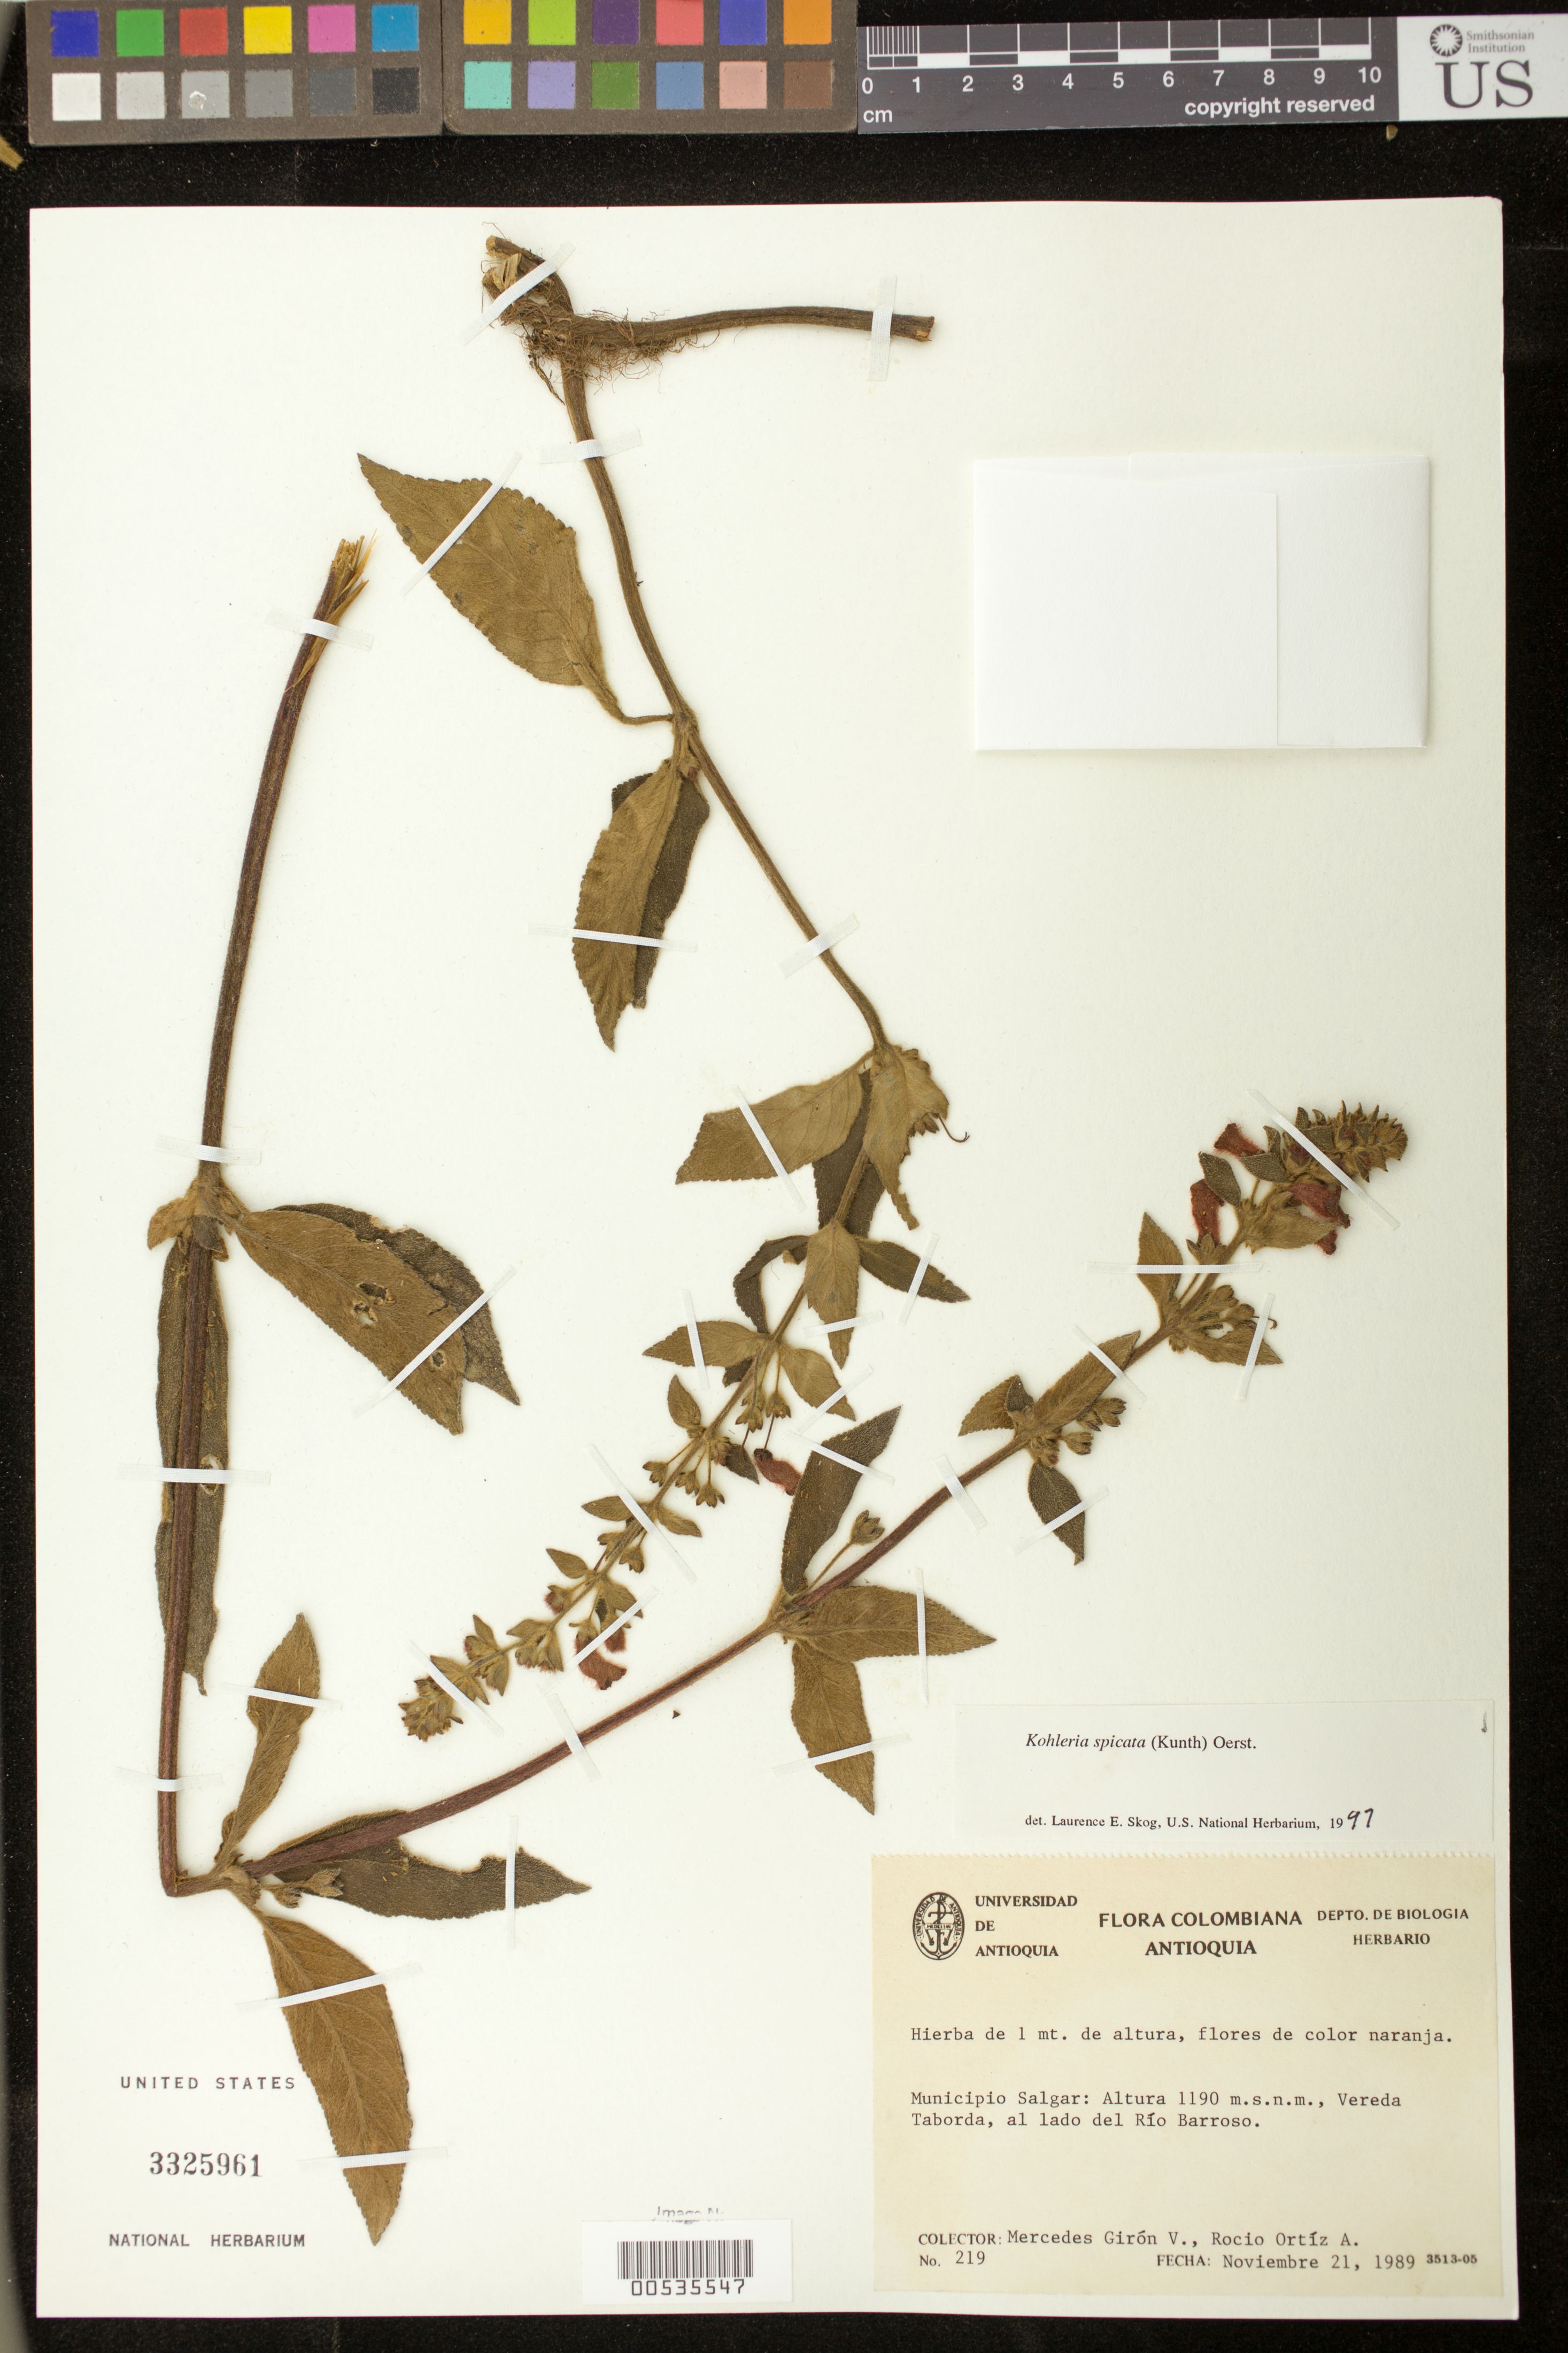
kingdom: Plantae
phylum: Tracheophyta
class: Magnoliopsida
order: Lamiales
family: Gesneriaceae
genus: Kohleria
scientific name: Kohleria spicata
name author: (Kunth) Oerst.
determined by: Skog, Laurence E.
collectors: M. Girón V. & R. Ortíz A.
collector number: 219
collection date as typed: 21 Nov 1989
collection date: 1989-11-21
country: Colombia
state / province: Antioquia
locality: Mpio. Salgar: vereda Taborda, al lado del Río Barroso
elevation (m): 1190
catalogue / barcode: US 3325961